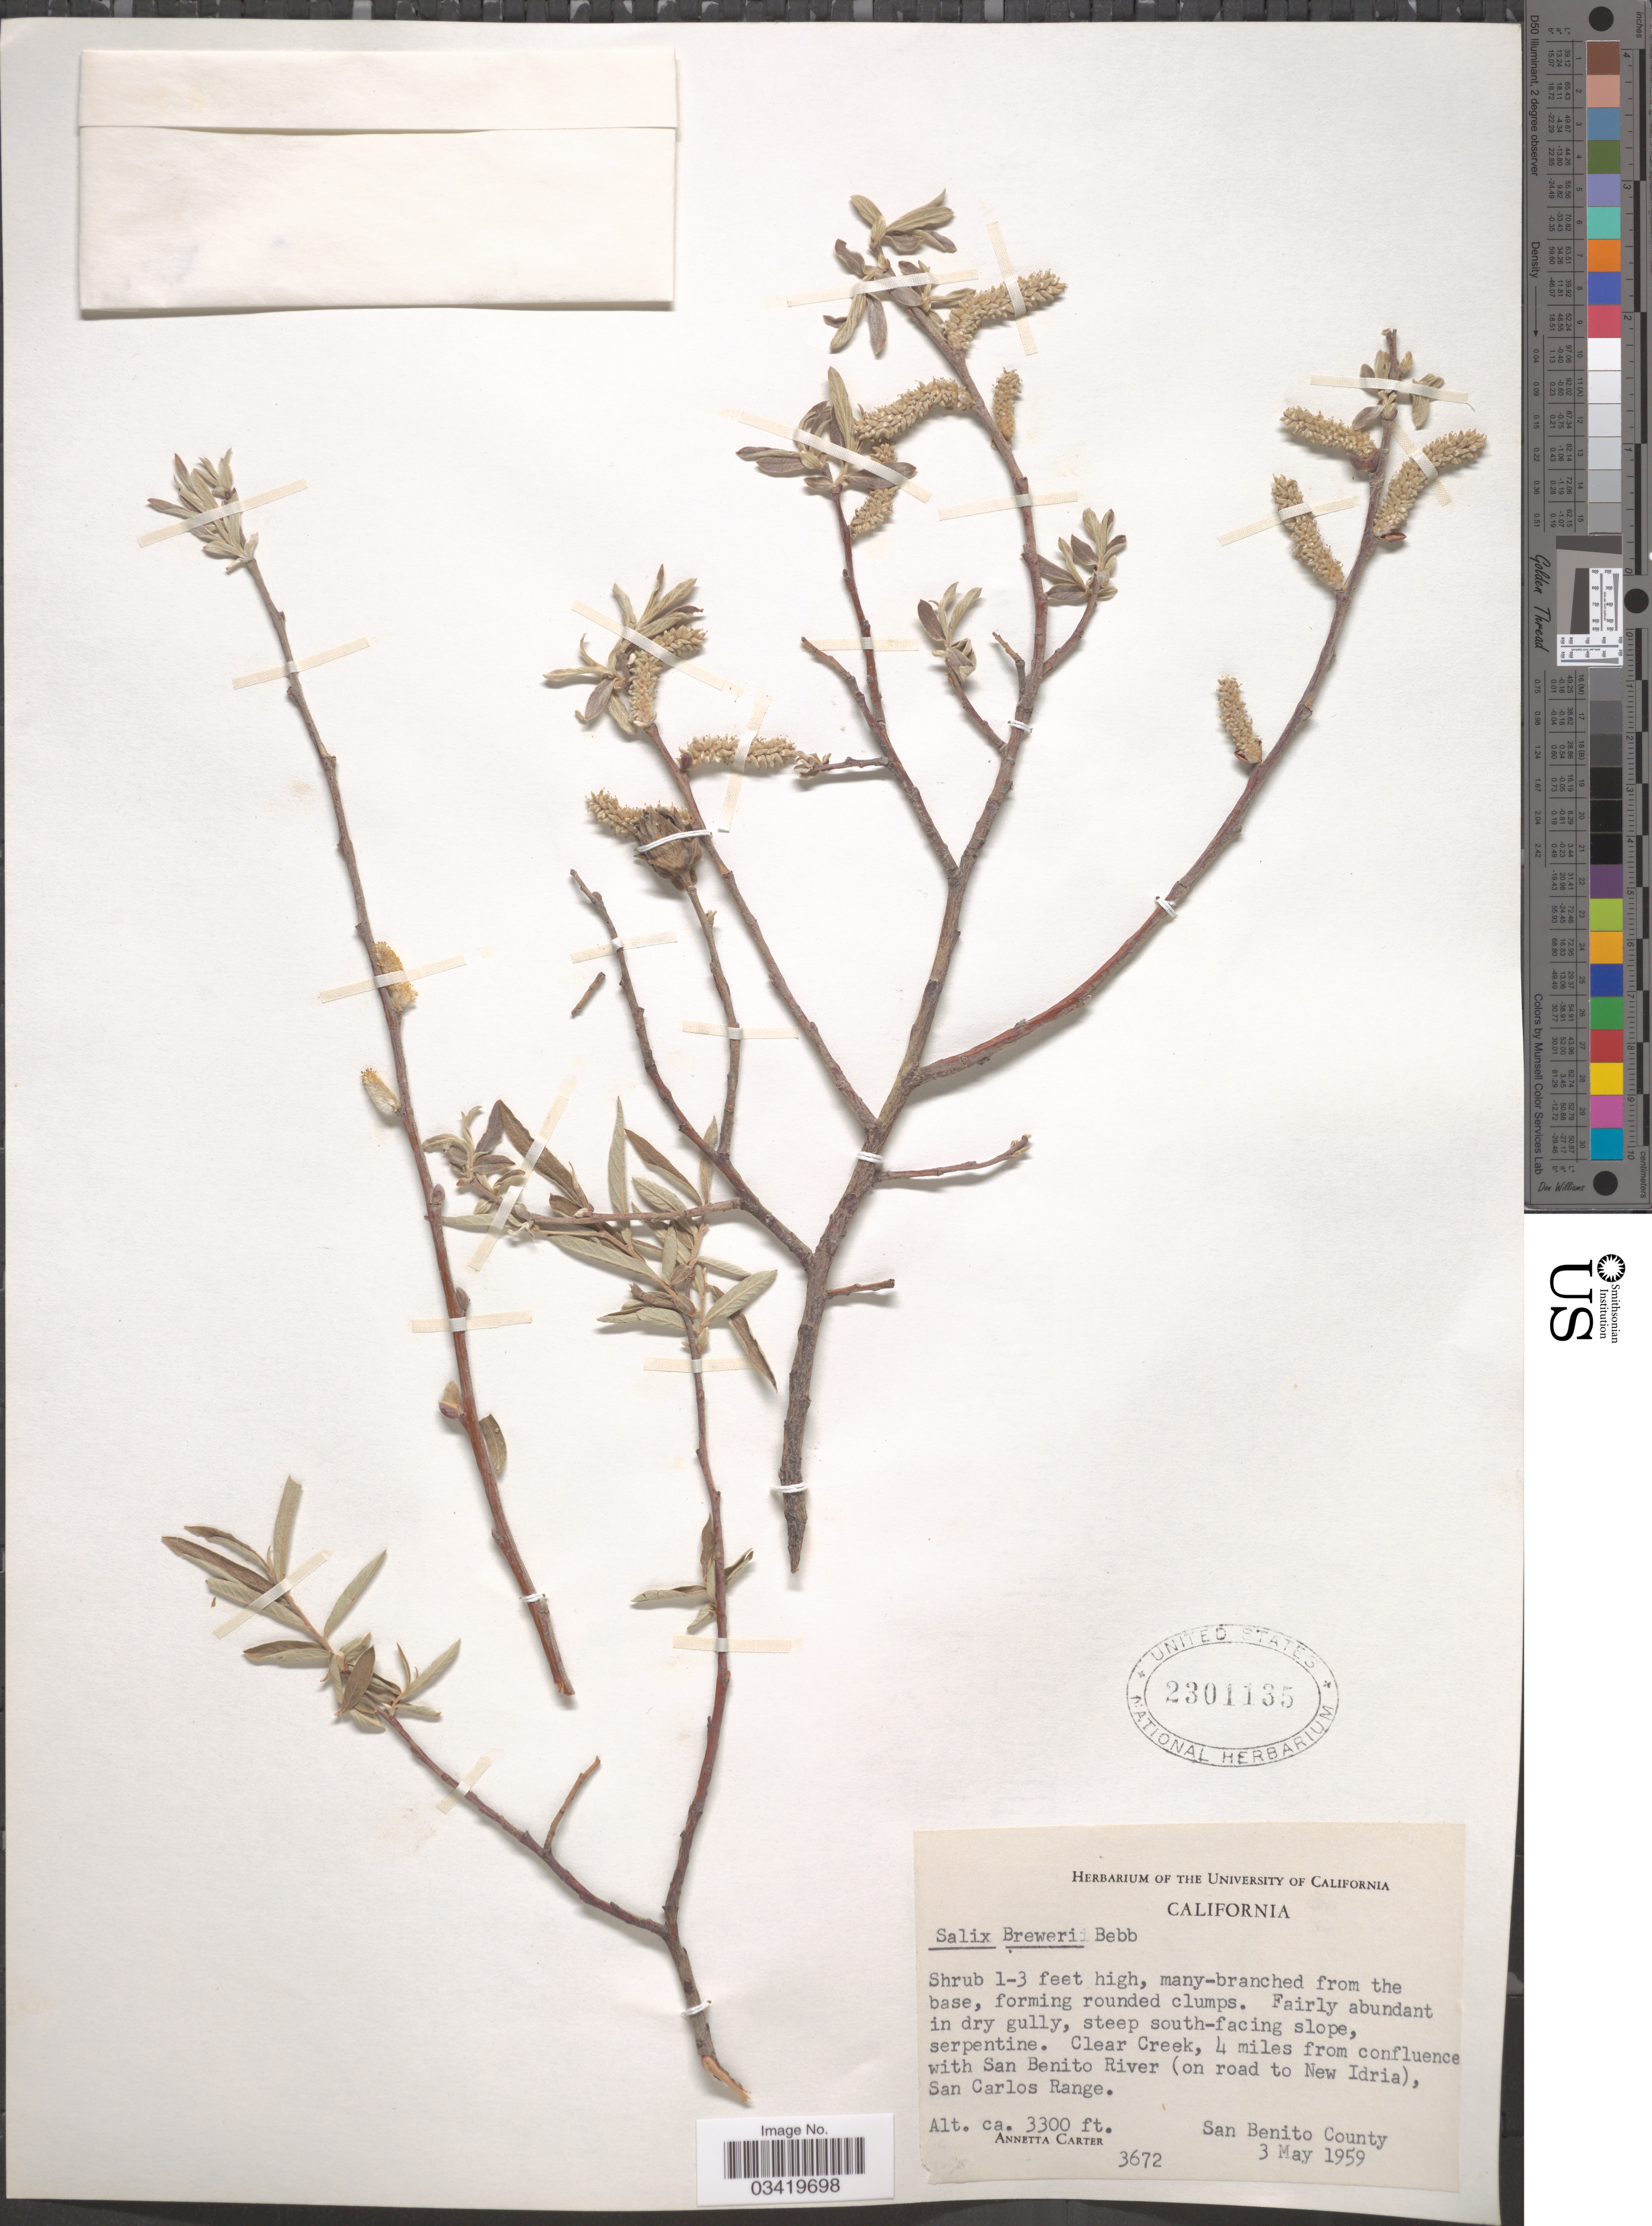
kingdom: Plantae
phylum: Tracheophyta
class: Magnoliopsida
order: Malpighiales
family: Salicaceae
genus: Salix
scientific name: Salix breweri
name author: Bebb in S. Watson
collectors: A. Carter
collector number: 3672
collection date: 1959-05-03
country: United States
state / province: California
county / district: San Benito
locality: Clear Creek, 4 miles from confluence with San Benito River (on road to New Idria), San Carlos Range. San Benito County.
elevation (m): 1006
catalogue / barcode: US 2301135